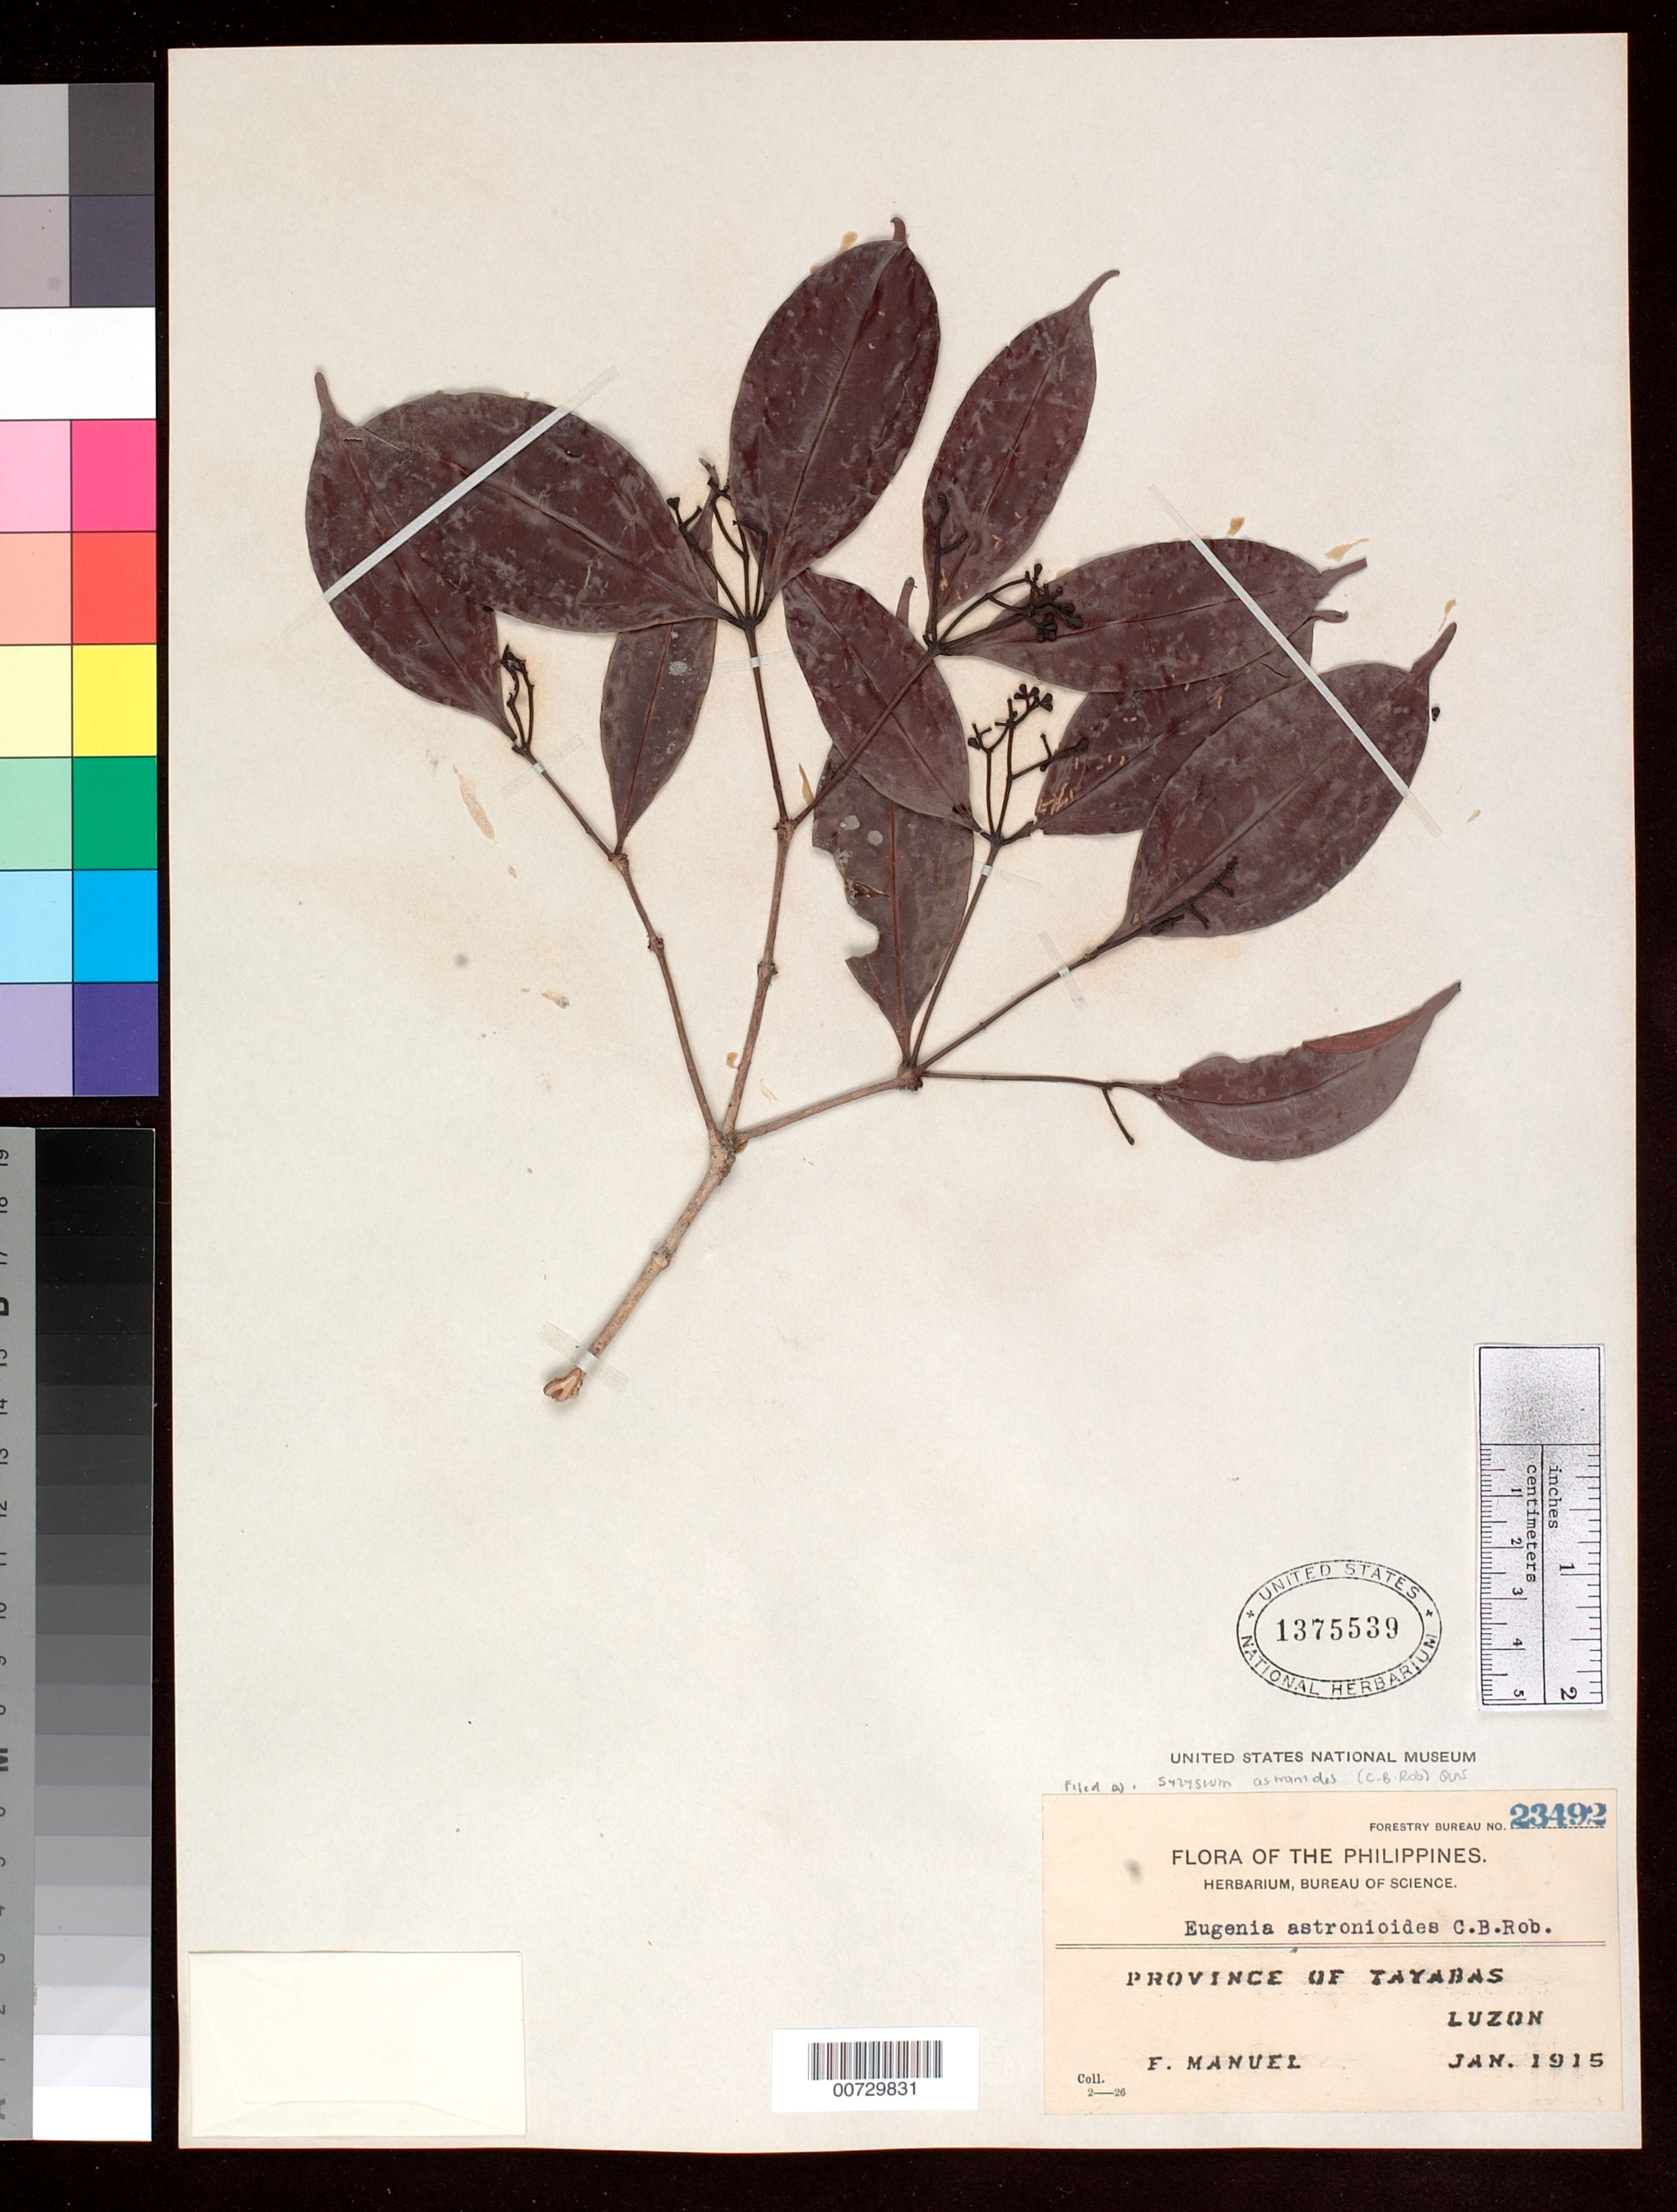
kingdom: Plantae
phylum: Tracheophyta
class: Magnoliopsida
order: Myrtales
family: Myrtaceae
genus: Syzygium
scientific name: Syzygium astronioides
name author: (C.B. Rob.) Merr.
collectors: F. Manuel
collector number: For.Bur. 23492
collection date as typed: Jan 1915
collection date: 1915-01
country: Philippines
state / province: Calabarzon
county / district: Quezon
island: Luzon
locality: Tayabas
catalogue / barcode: US 1375539